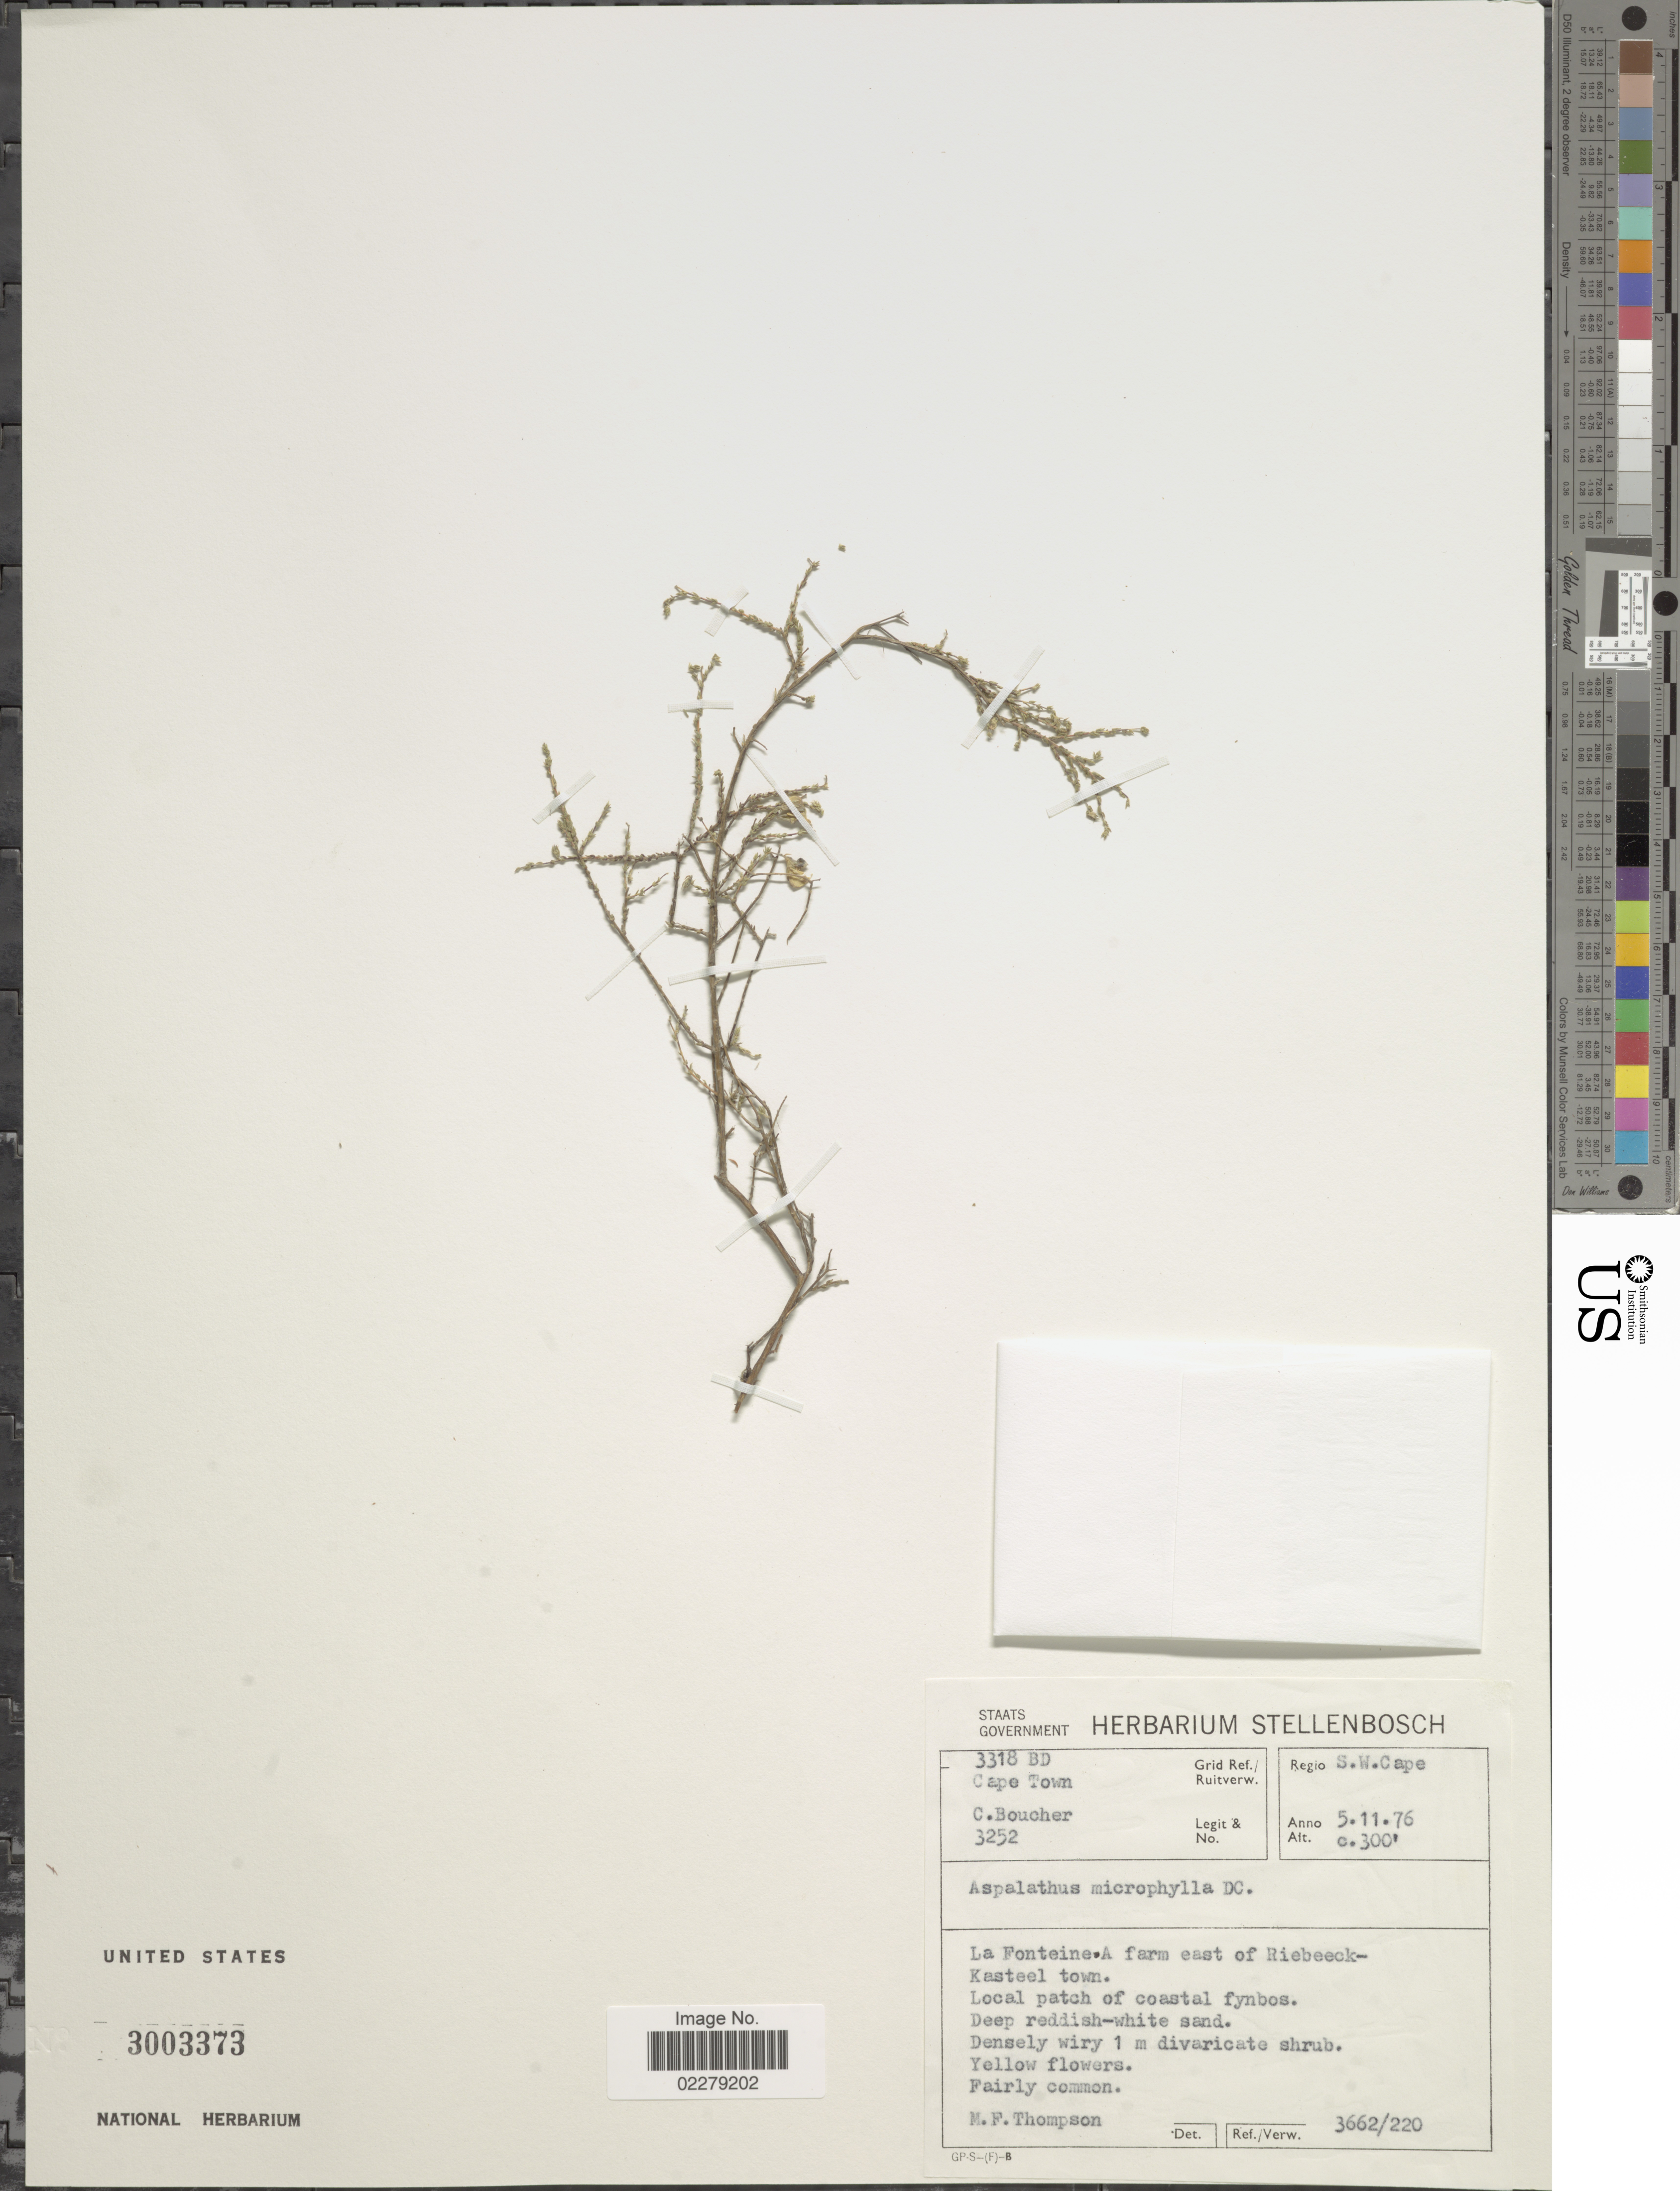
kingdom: Plantae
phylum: Tracheophyta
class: Magnoliopsida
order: Fabales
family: Fabaceae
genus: Aspalathus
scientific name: Aspalathus microphylla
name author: DC.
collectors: C. Boucher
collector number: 3252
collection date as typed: Transcribed d/m/y: 5/11/76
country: South Africa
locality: Regio S. W. Cape. La Fonteine.A farm east of Riebeeck-Kasteel town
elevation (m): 91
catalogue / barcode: US 3003373